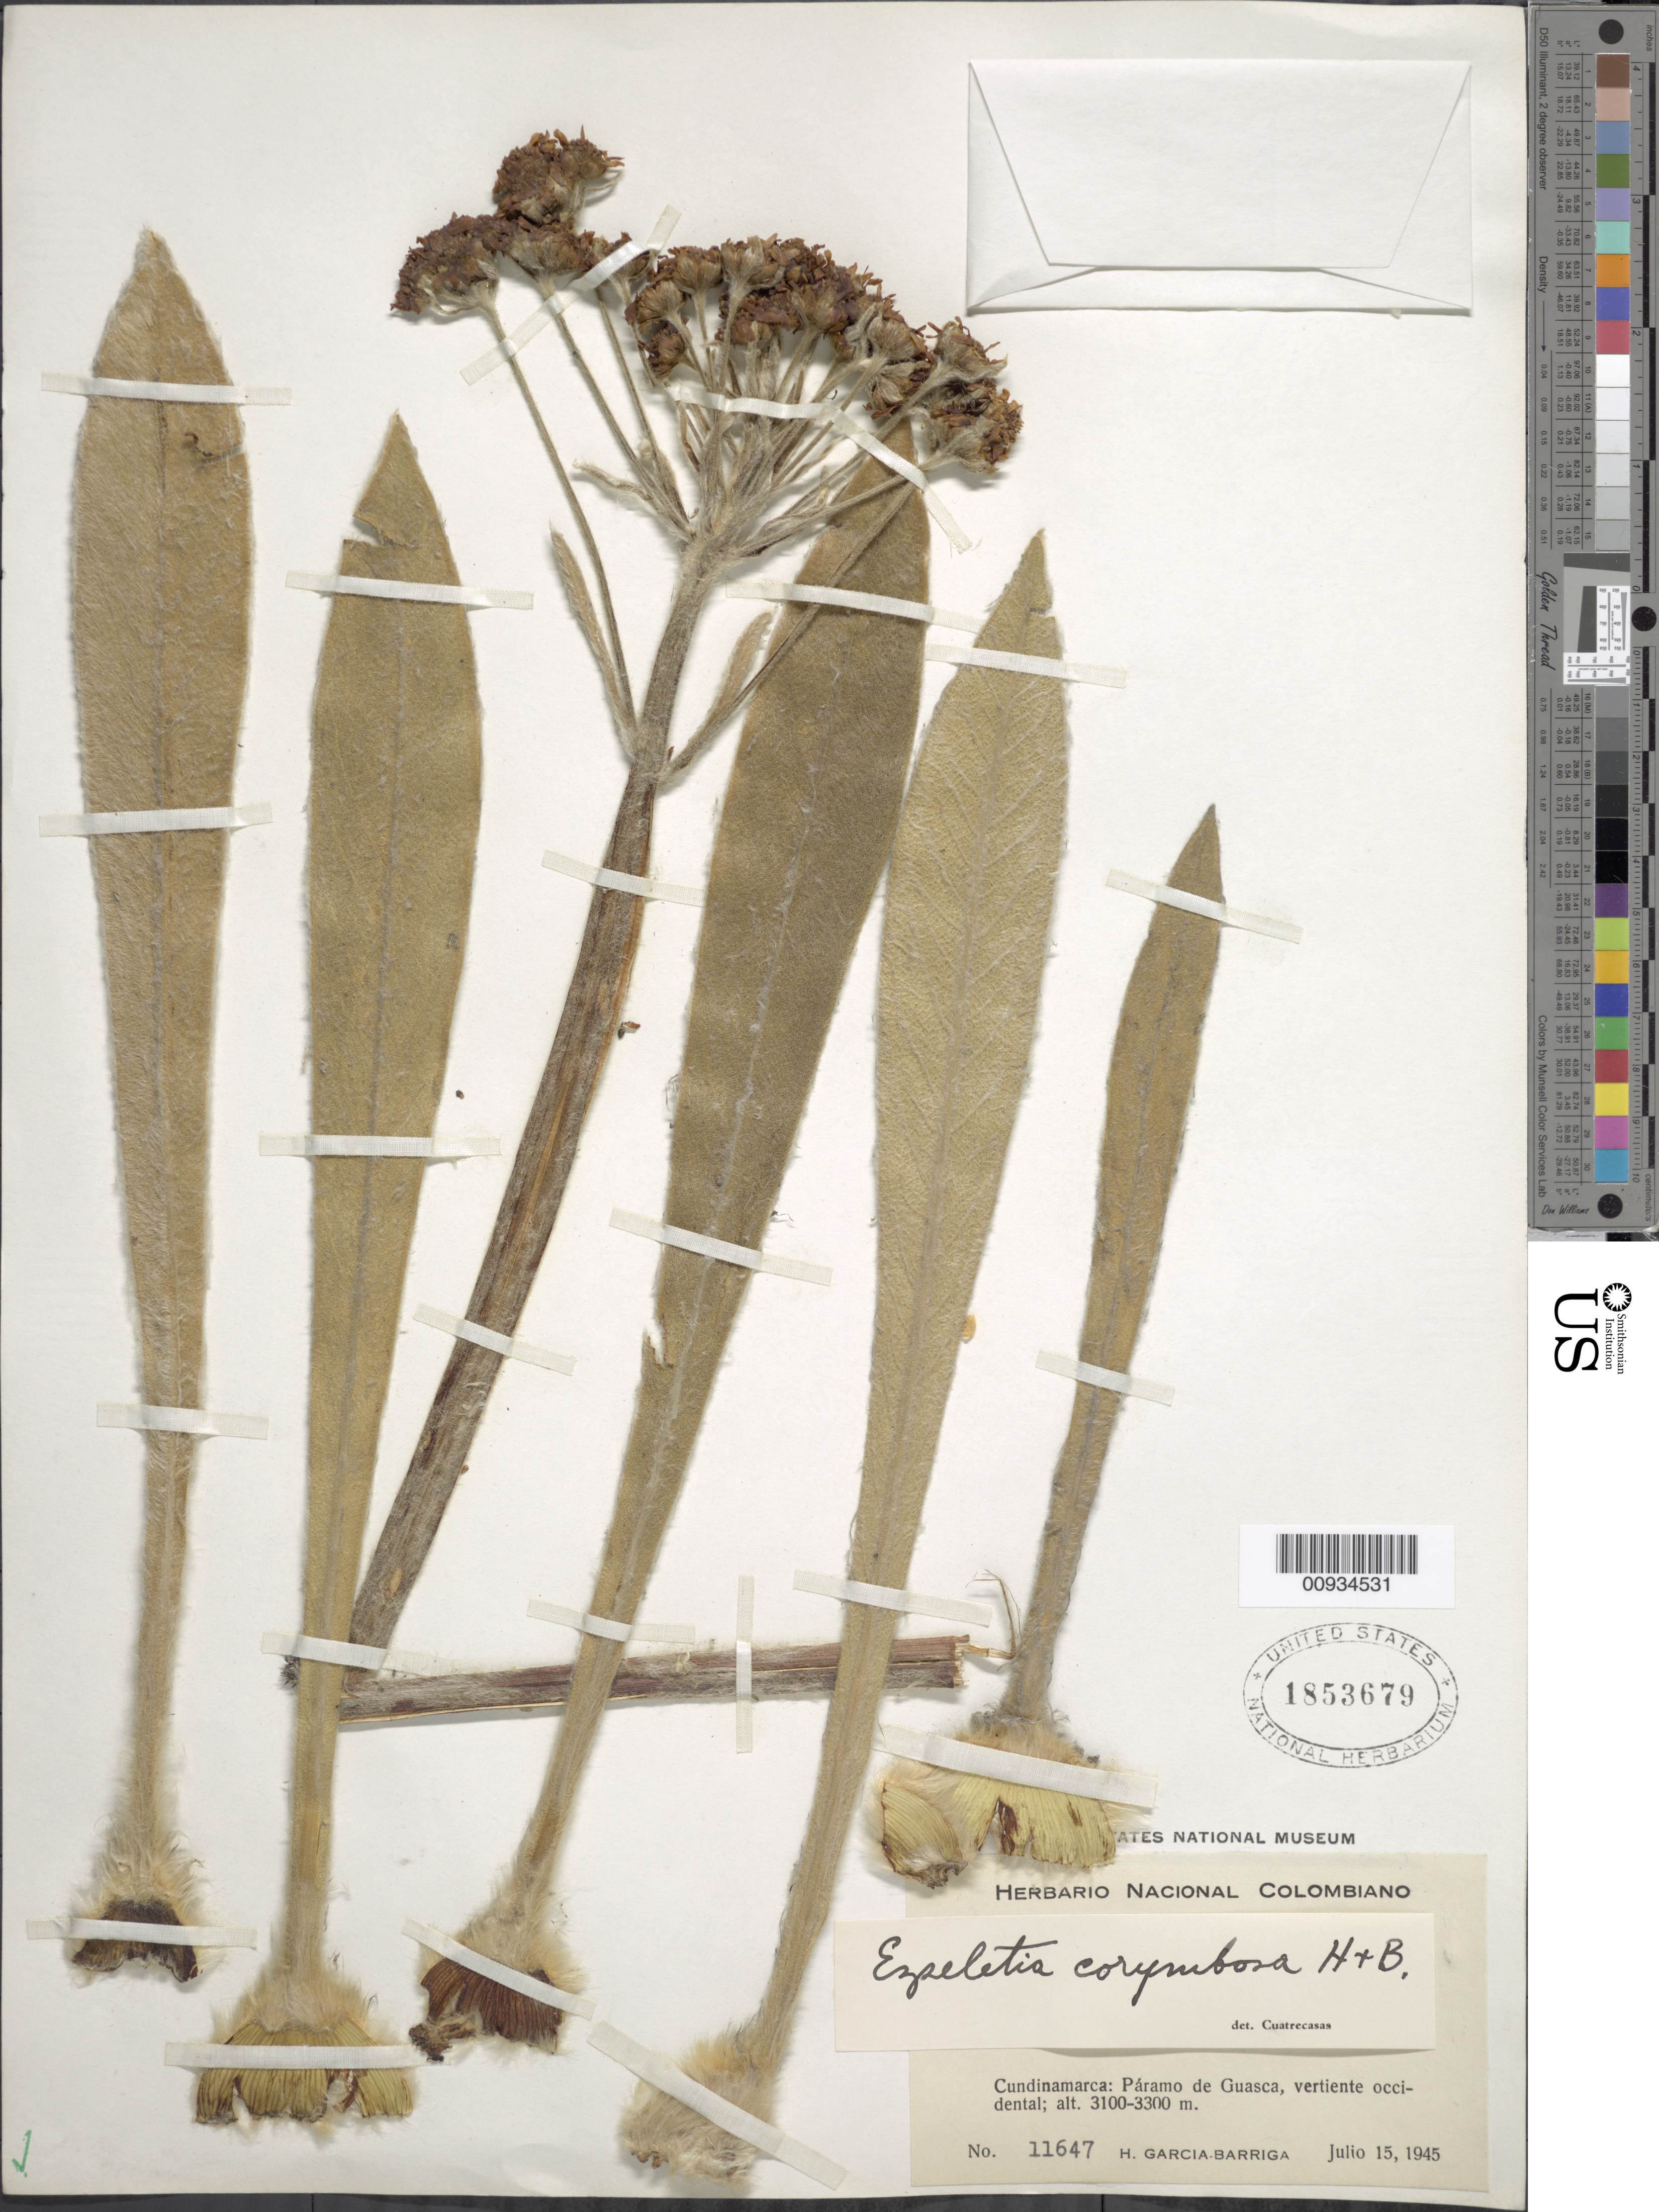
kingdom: Plantae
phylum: Tracheophyta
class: Magnoliopsida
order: Asterales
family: Asteraceae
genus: Espeletiopsis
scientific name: Espeletiopsis corymbosa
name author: (Humb. & Bonpl.) Cuatrec.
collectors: H. García Barriga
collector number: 11647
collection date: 1945-07-15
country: Colombia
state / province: Cundinamarca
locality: Cundinamarca: Paramo de Guasca, vertiente occidental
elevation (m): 3100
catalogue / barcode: US 1853679